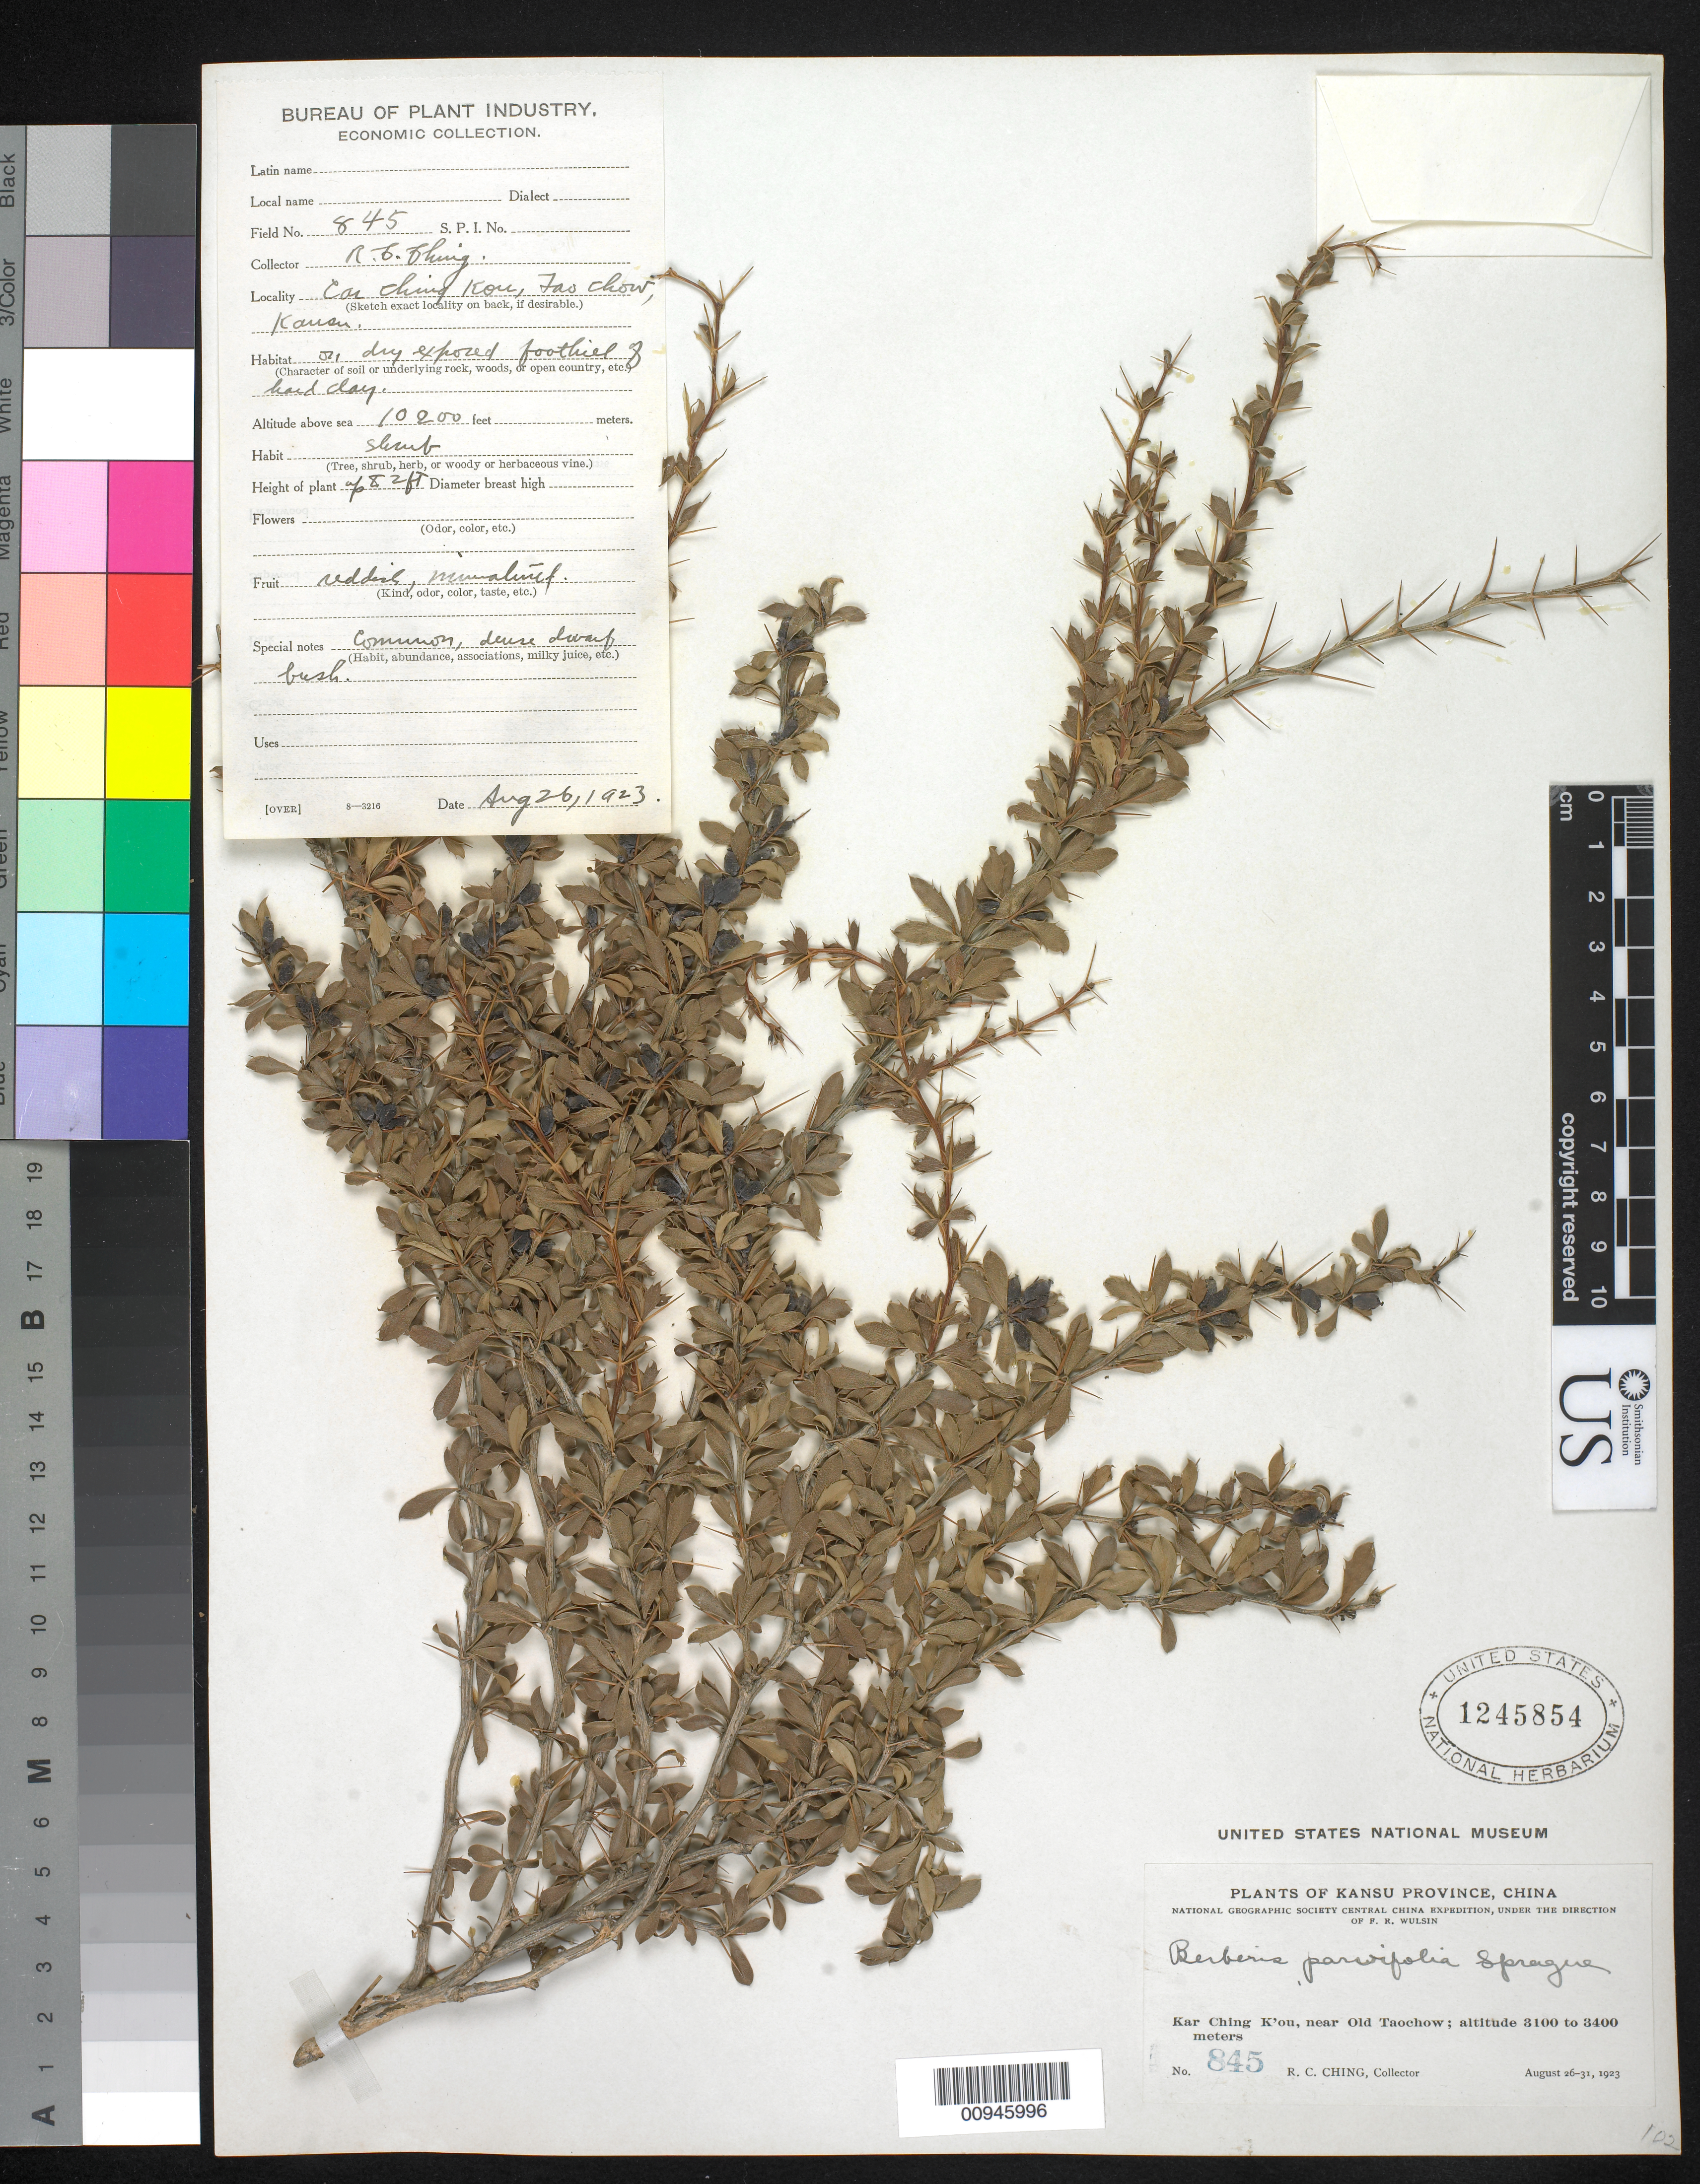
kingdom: Plantae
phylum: Tracheophyta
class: Magnoliopsida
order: Ranunculales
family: Berberidaceae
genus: Berberis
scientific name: Berberis parvifolia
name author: Sprague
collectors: R. C. Ching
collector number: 845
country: China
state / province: Gansu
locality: Kar Ching K'ou, near Old Taochow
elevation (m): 3100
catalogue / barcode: US 1245854